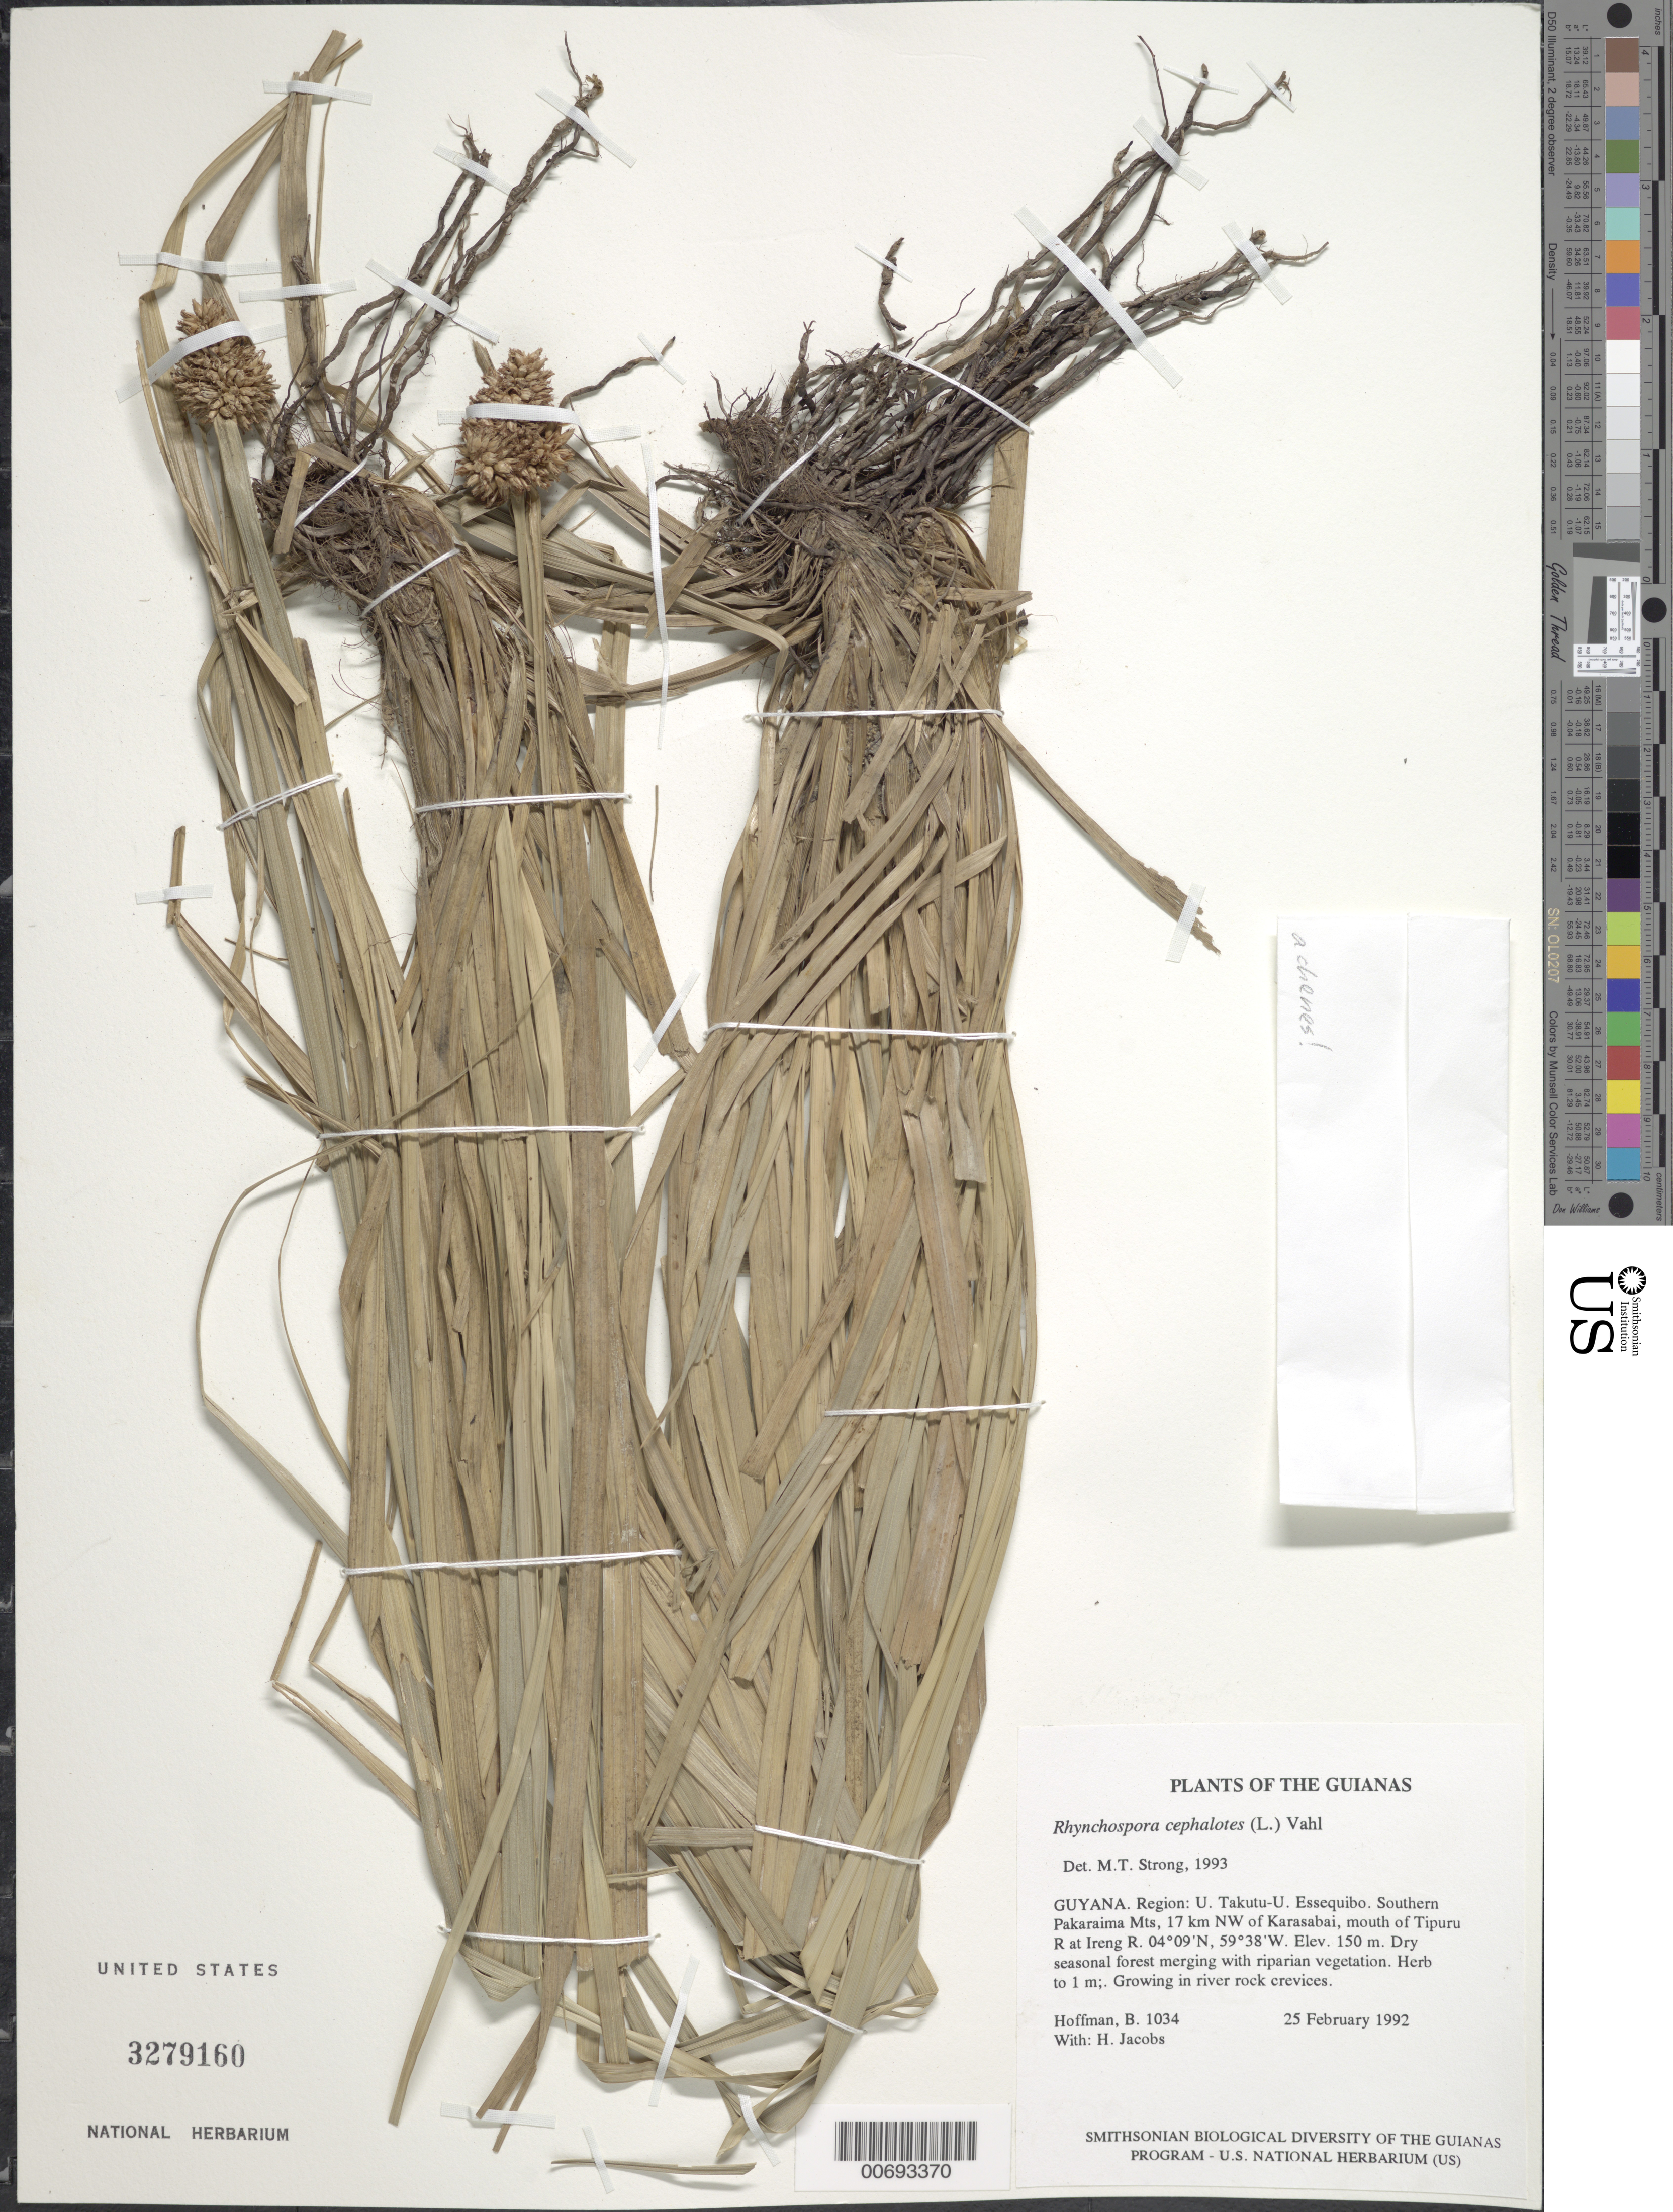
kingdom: Plantae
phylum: Tracheophyta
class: Liliopsida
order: Poales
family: Cyperaceae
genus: Rhynchospora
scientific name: Rhynchospora cephalotes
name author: (L.) Vahl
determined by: Strong, M. T., (US), Smithsonian Institution - National Museum of Natural History (UNITED STATES)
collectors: B. Hoffman & H. Jacobs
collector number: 1034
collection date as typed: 25 February 1992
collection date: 1992-02-25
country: Guyana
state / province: U. Takutu-U. Essequibo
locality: Southern Pakaraima Mts, 17 km NW of Karasabai, mouth of Tipuru River at Ireng River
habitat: Dry seasonal forest merging with riparian vegetation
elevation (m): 150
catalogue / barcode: US 3279160